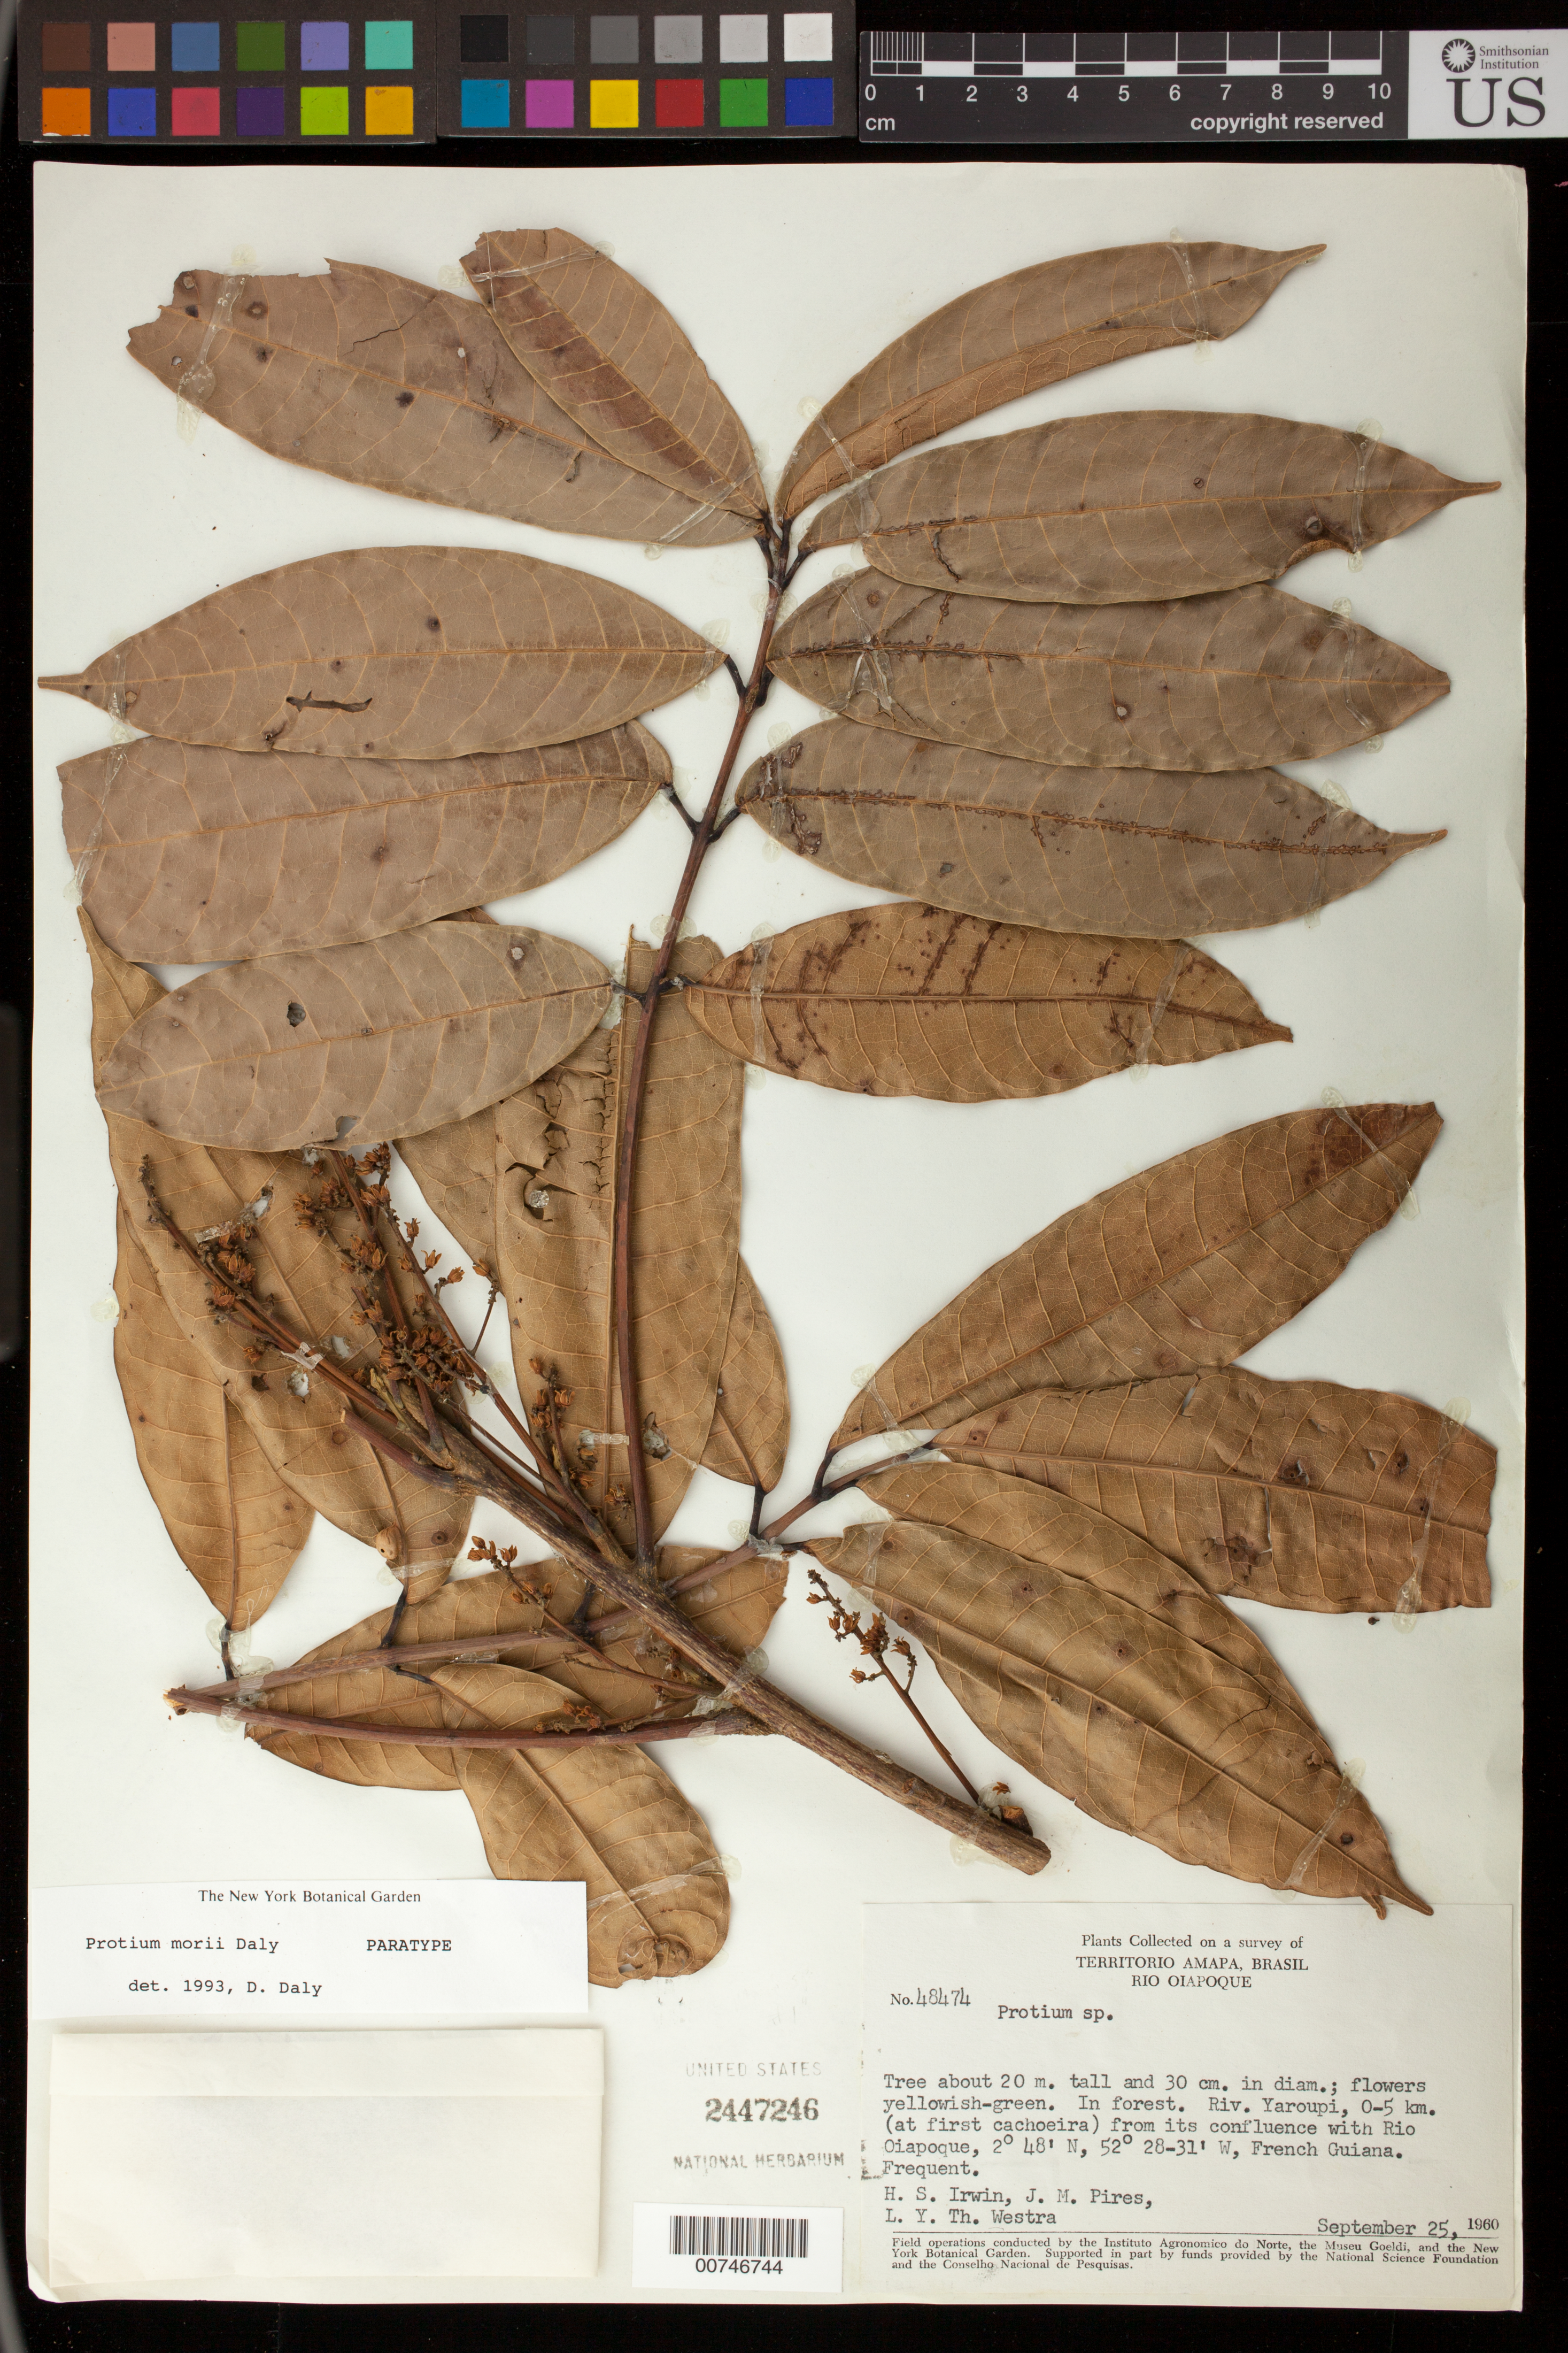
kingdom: Plantae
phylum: Tracheophyta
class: Magnoliopsida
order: Sapindales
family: Burseraceae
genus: Protium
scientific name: Protium morii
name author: Daly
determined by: Daly, D. C.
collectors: H. Irwin, L. Y. T. Westra, W. A. Egler & J. M. Pires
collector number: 48474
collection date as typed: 25-Sep-60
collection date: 1960-09-25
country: French Guiana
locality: Río Yaroupi, between mouth (conf. with Río Oiapoque) and ca 5 km upstream of first cachoeira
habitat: Forest.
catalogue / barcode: US 2447246